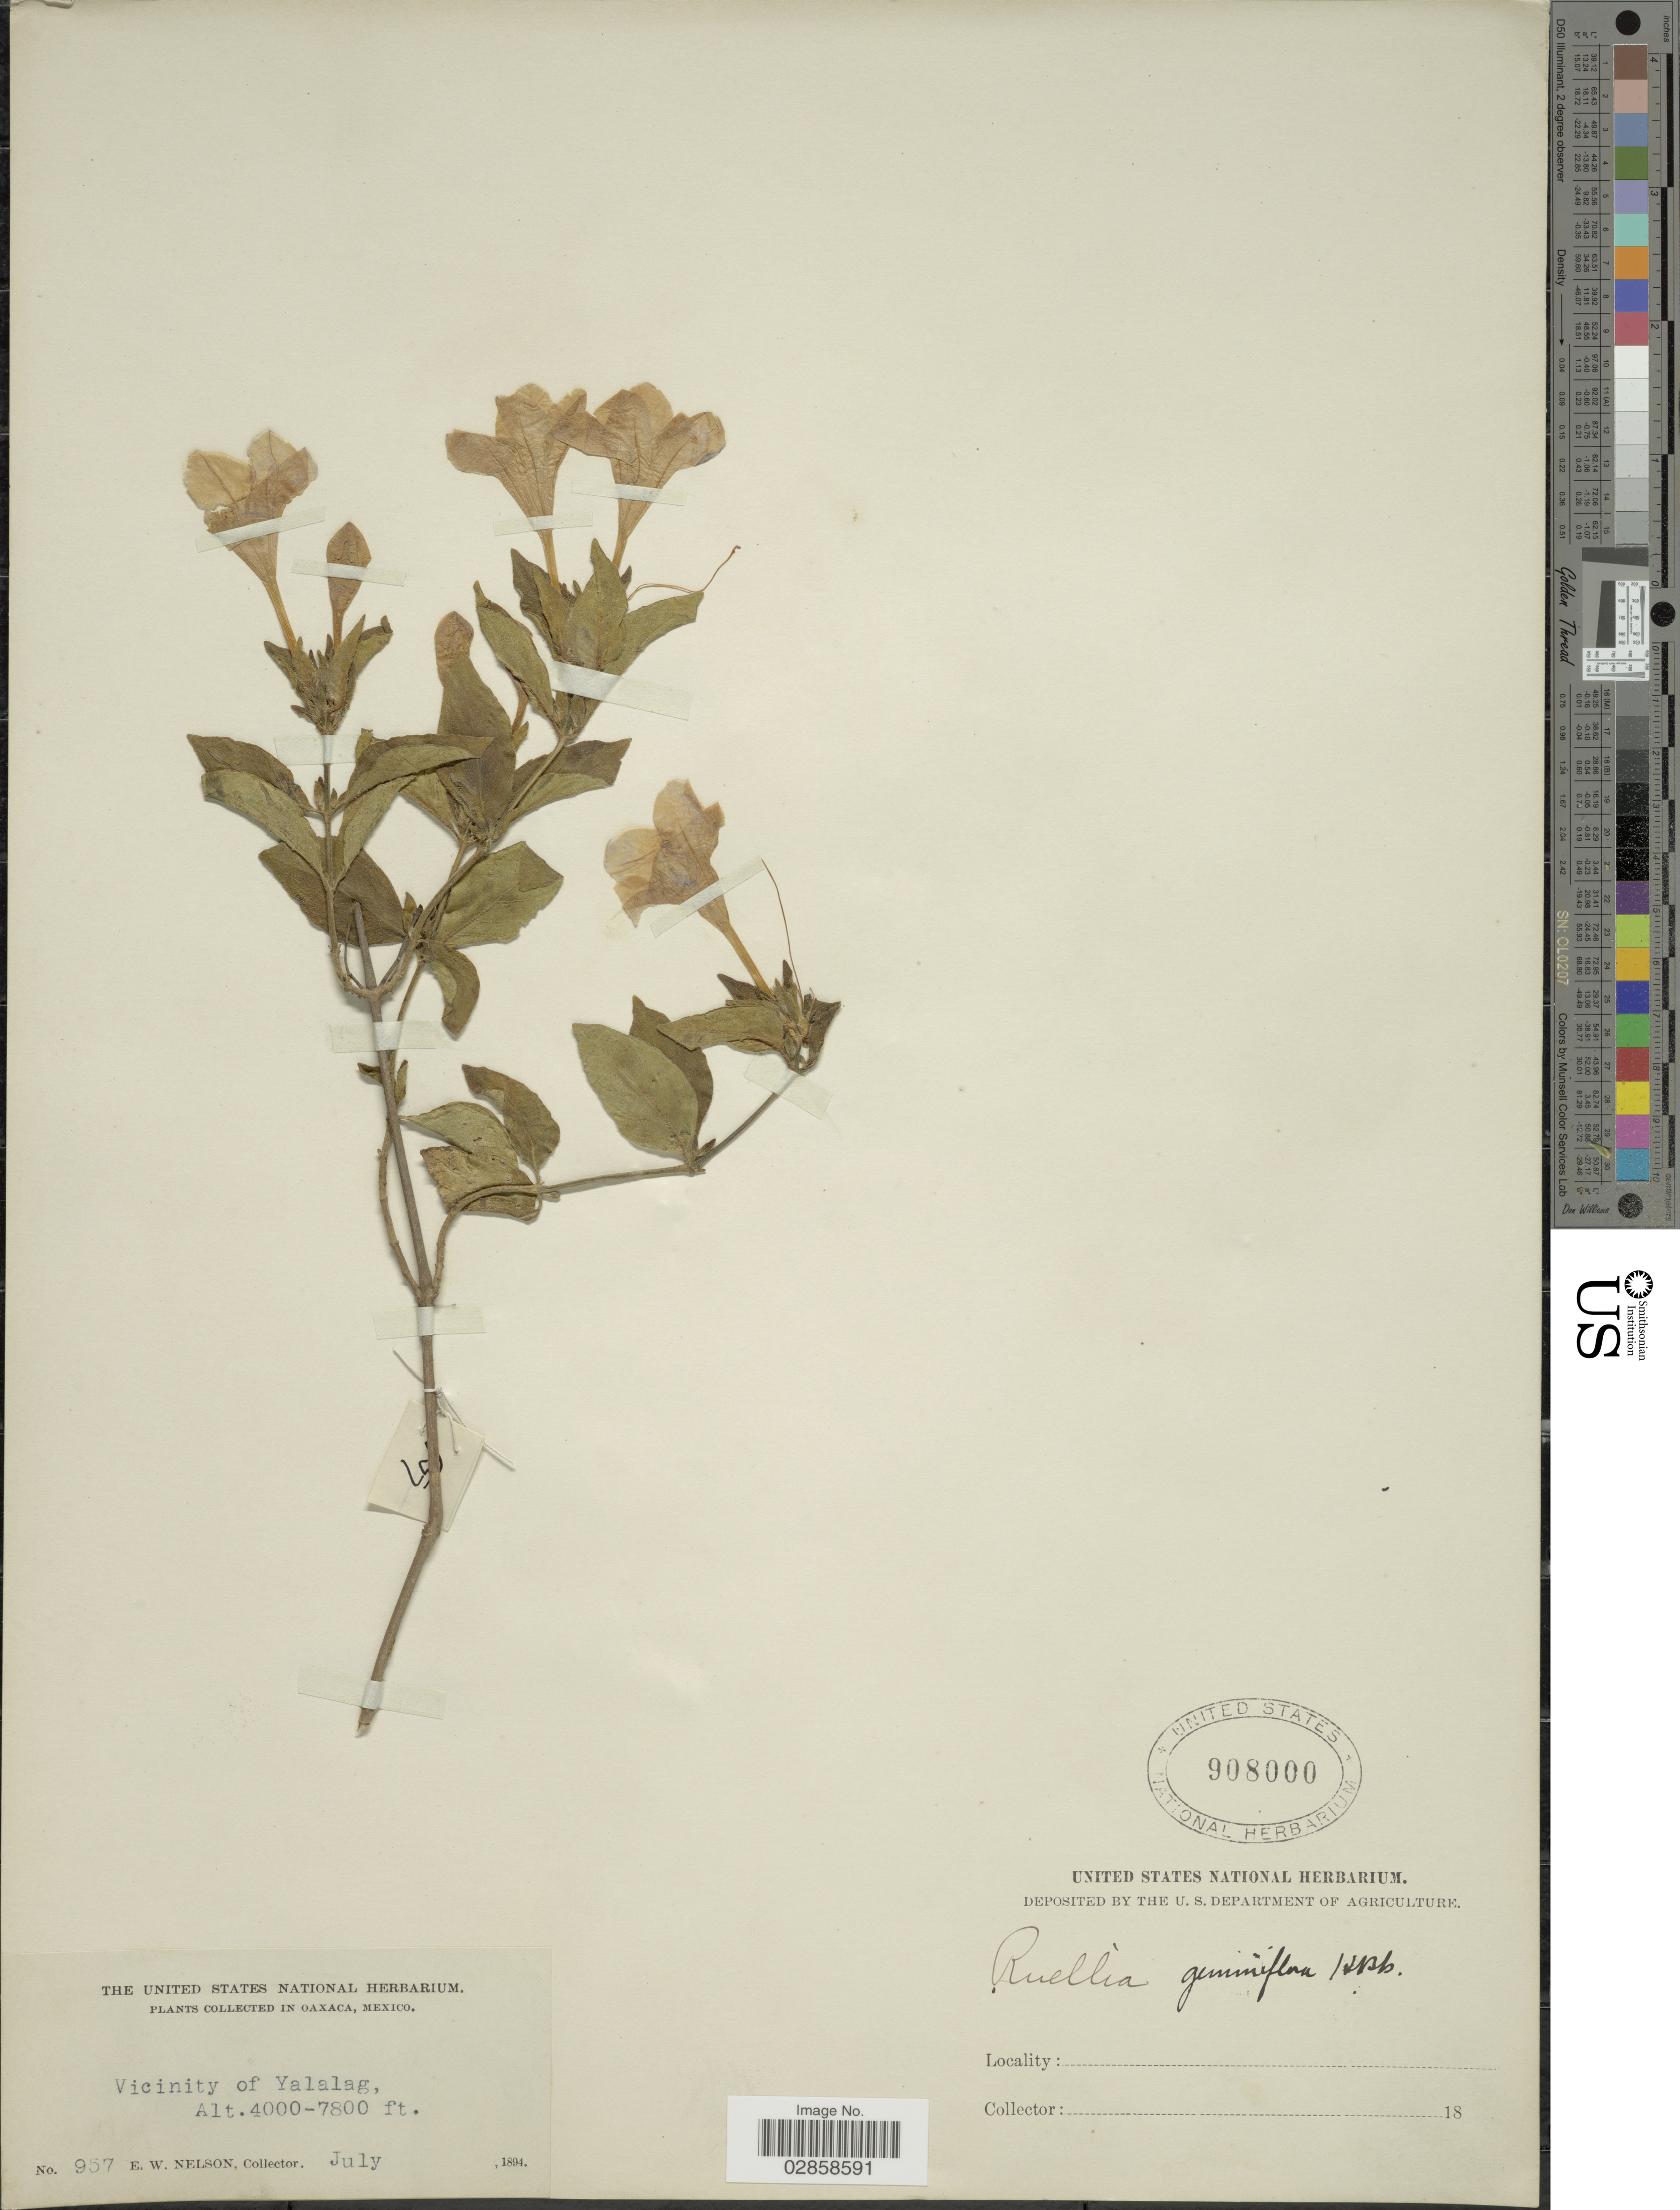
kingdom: Plantae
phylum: Tracheophyta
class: Magnoliopsida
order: Lamiales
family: Acanthaceae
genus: Ruellia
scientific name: Ruellia hookeriana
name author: (Nees) Hemsl.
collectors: E. W. Nelson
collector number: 957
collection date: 1894-07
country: Mexico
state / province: Oaxaca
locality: Vicinity of Yalalag.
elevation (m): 1219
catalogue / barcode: US 908000